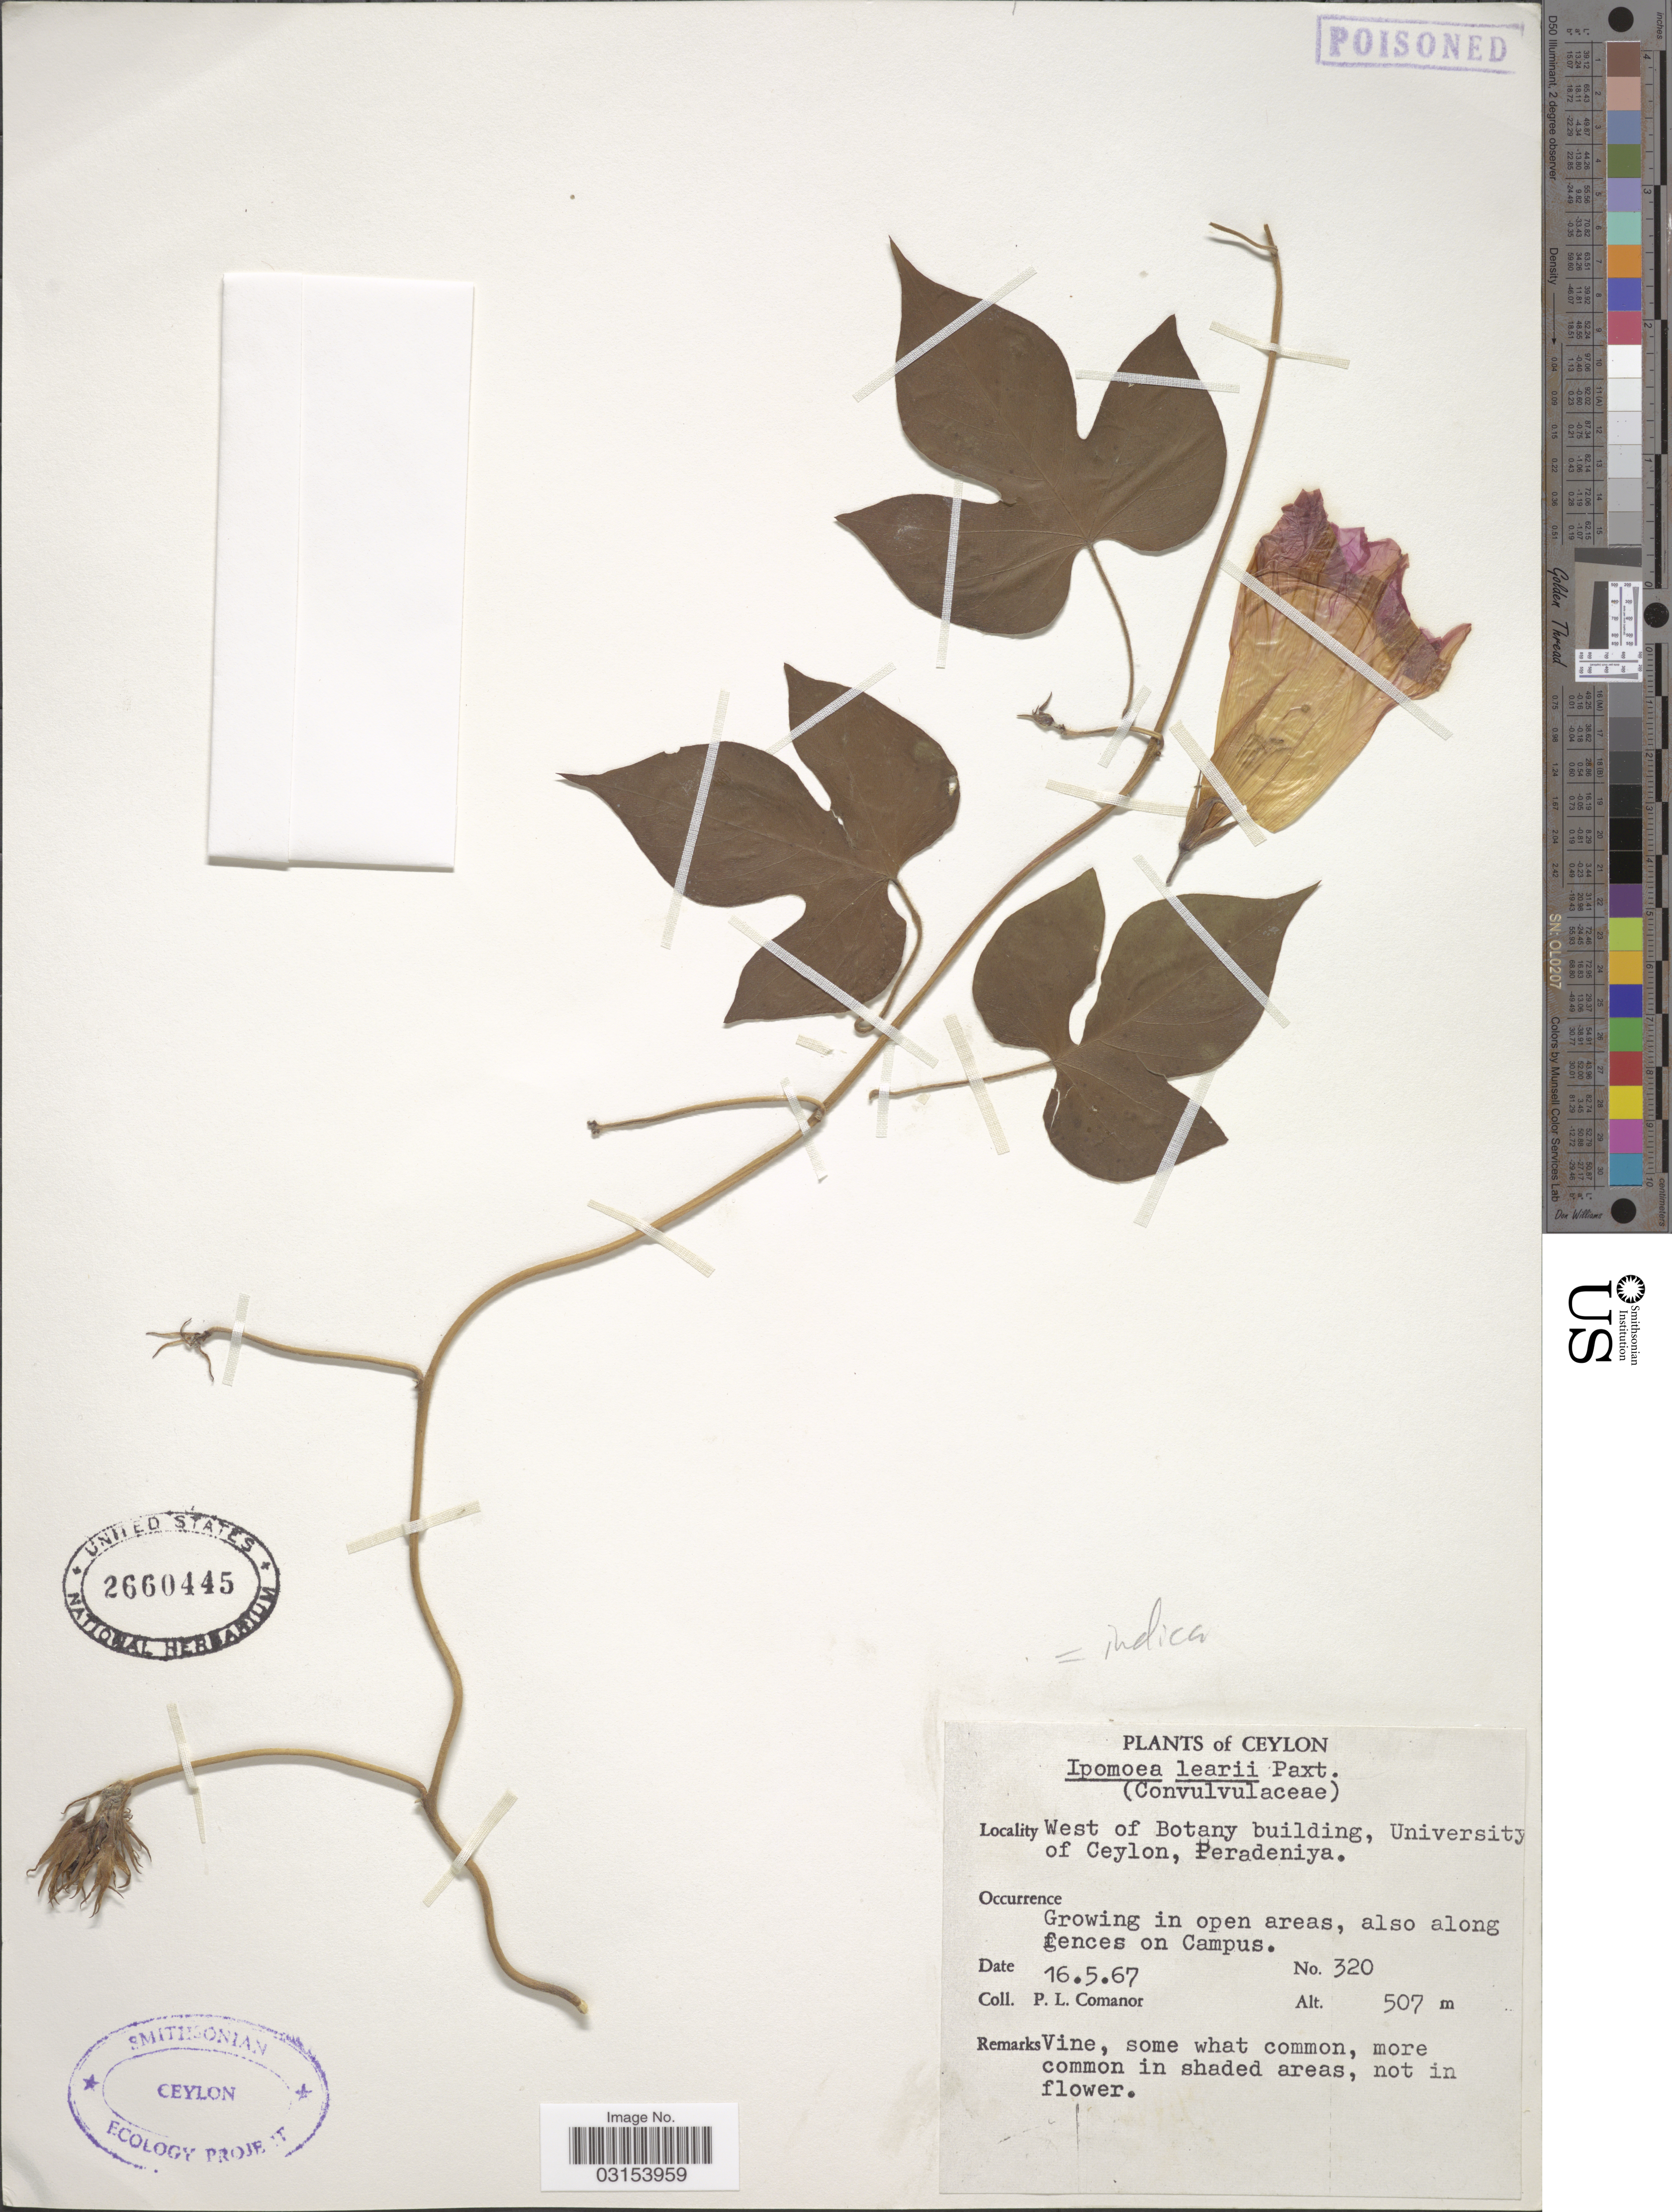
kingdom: Plantae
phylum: Tracheophyta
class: Magnoliopsida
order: Solanales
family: Convolvulaceae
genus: Ipomoea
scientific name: Ipomoea indica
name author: (Burm.) Merr.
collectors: P. Comanor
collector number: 320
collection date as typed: Transcribed d/m/y: 16/5/67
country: Sri Lanka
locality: Ceylon. West of Botany building, University of Ceylon, Peradeniya.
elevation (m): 507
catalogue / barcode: US 2660445